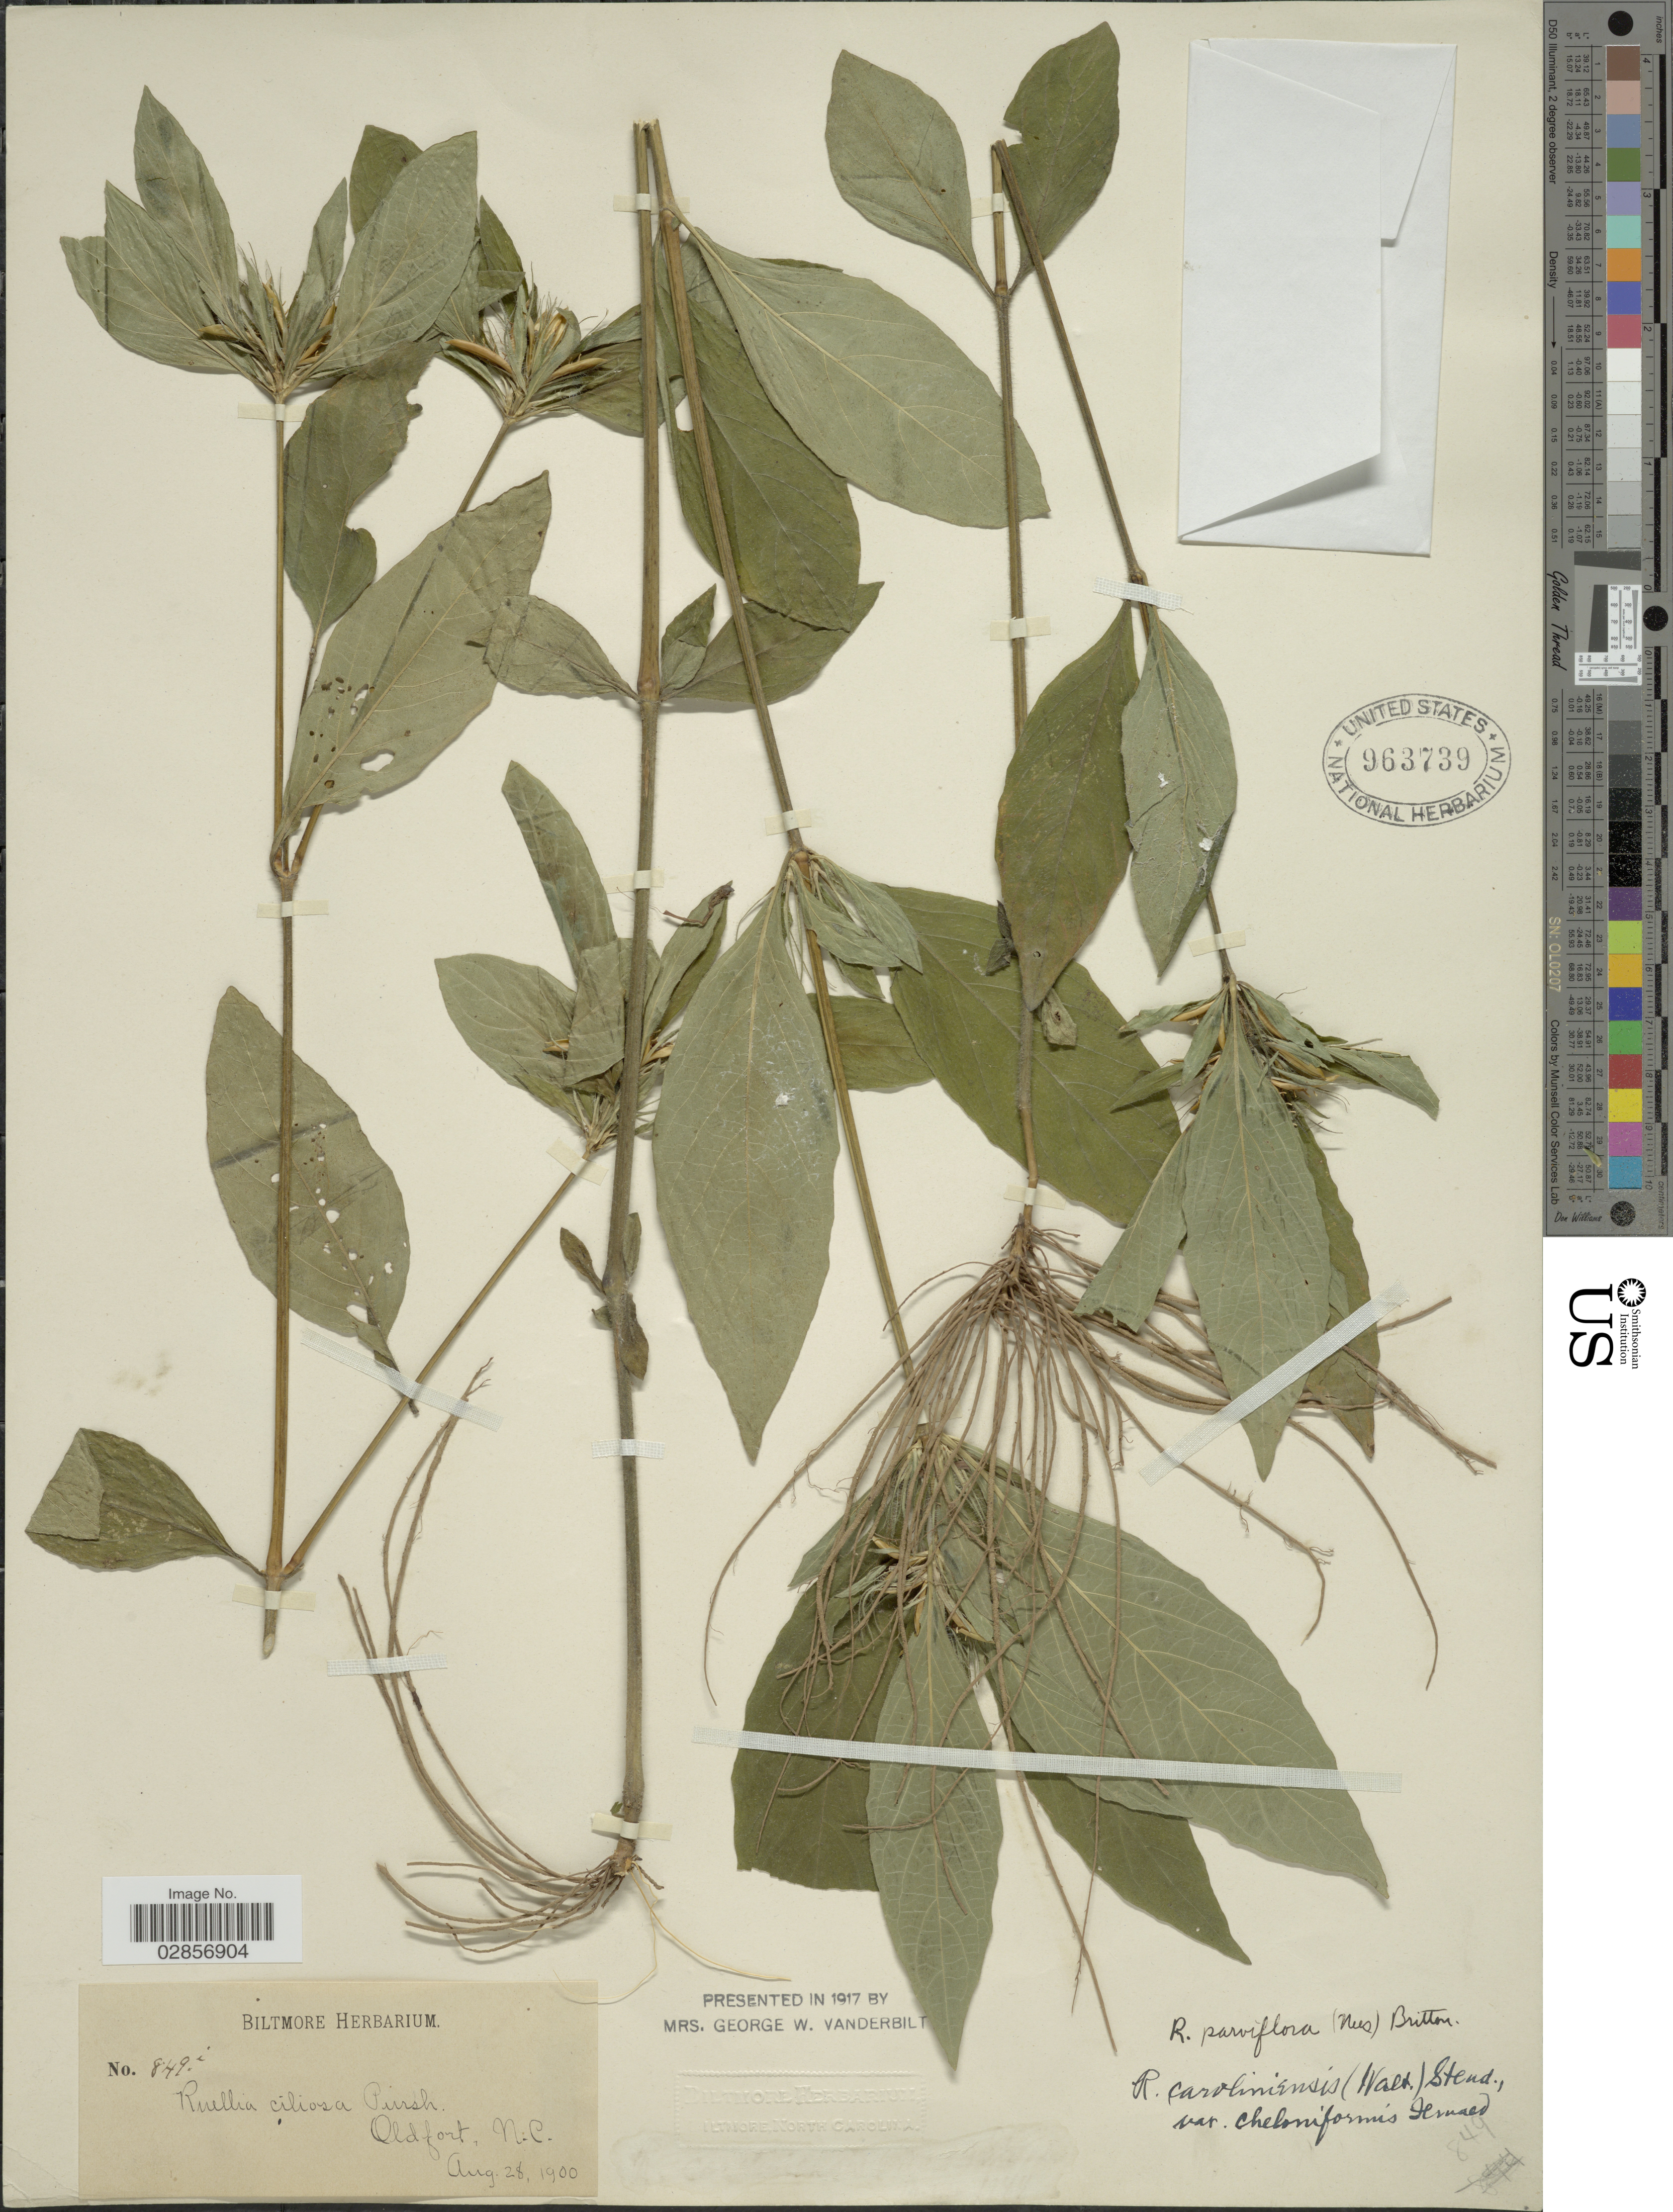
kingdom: Plantae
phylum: Tracheophyta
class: Magnoliopsida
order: Lamiales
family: Acanthaceae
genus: Ruellia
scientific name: Ruellia caroliniensis var. cheloniformis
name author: Fernald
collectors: ex herb. Biltmore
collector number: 849i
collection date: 1900-08-28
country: United States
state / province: North Carolina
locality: Oldfort.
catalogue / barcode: US 963739